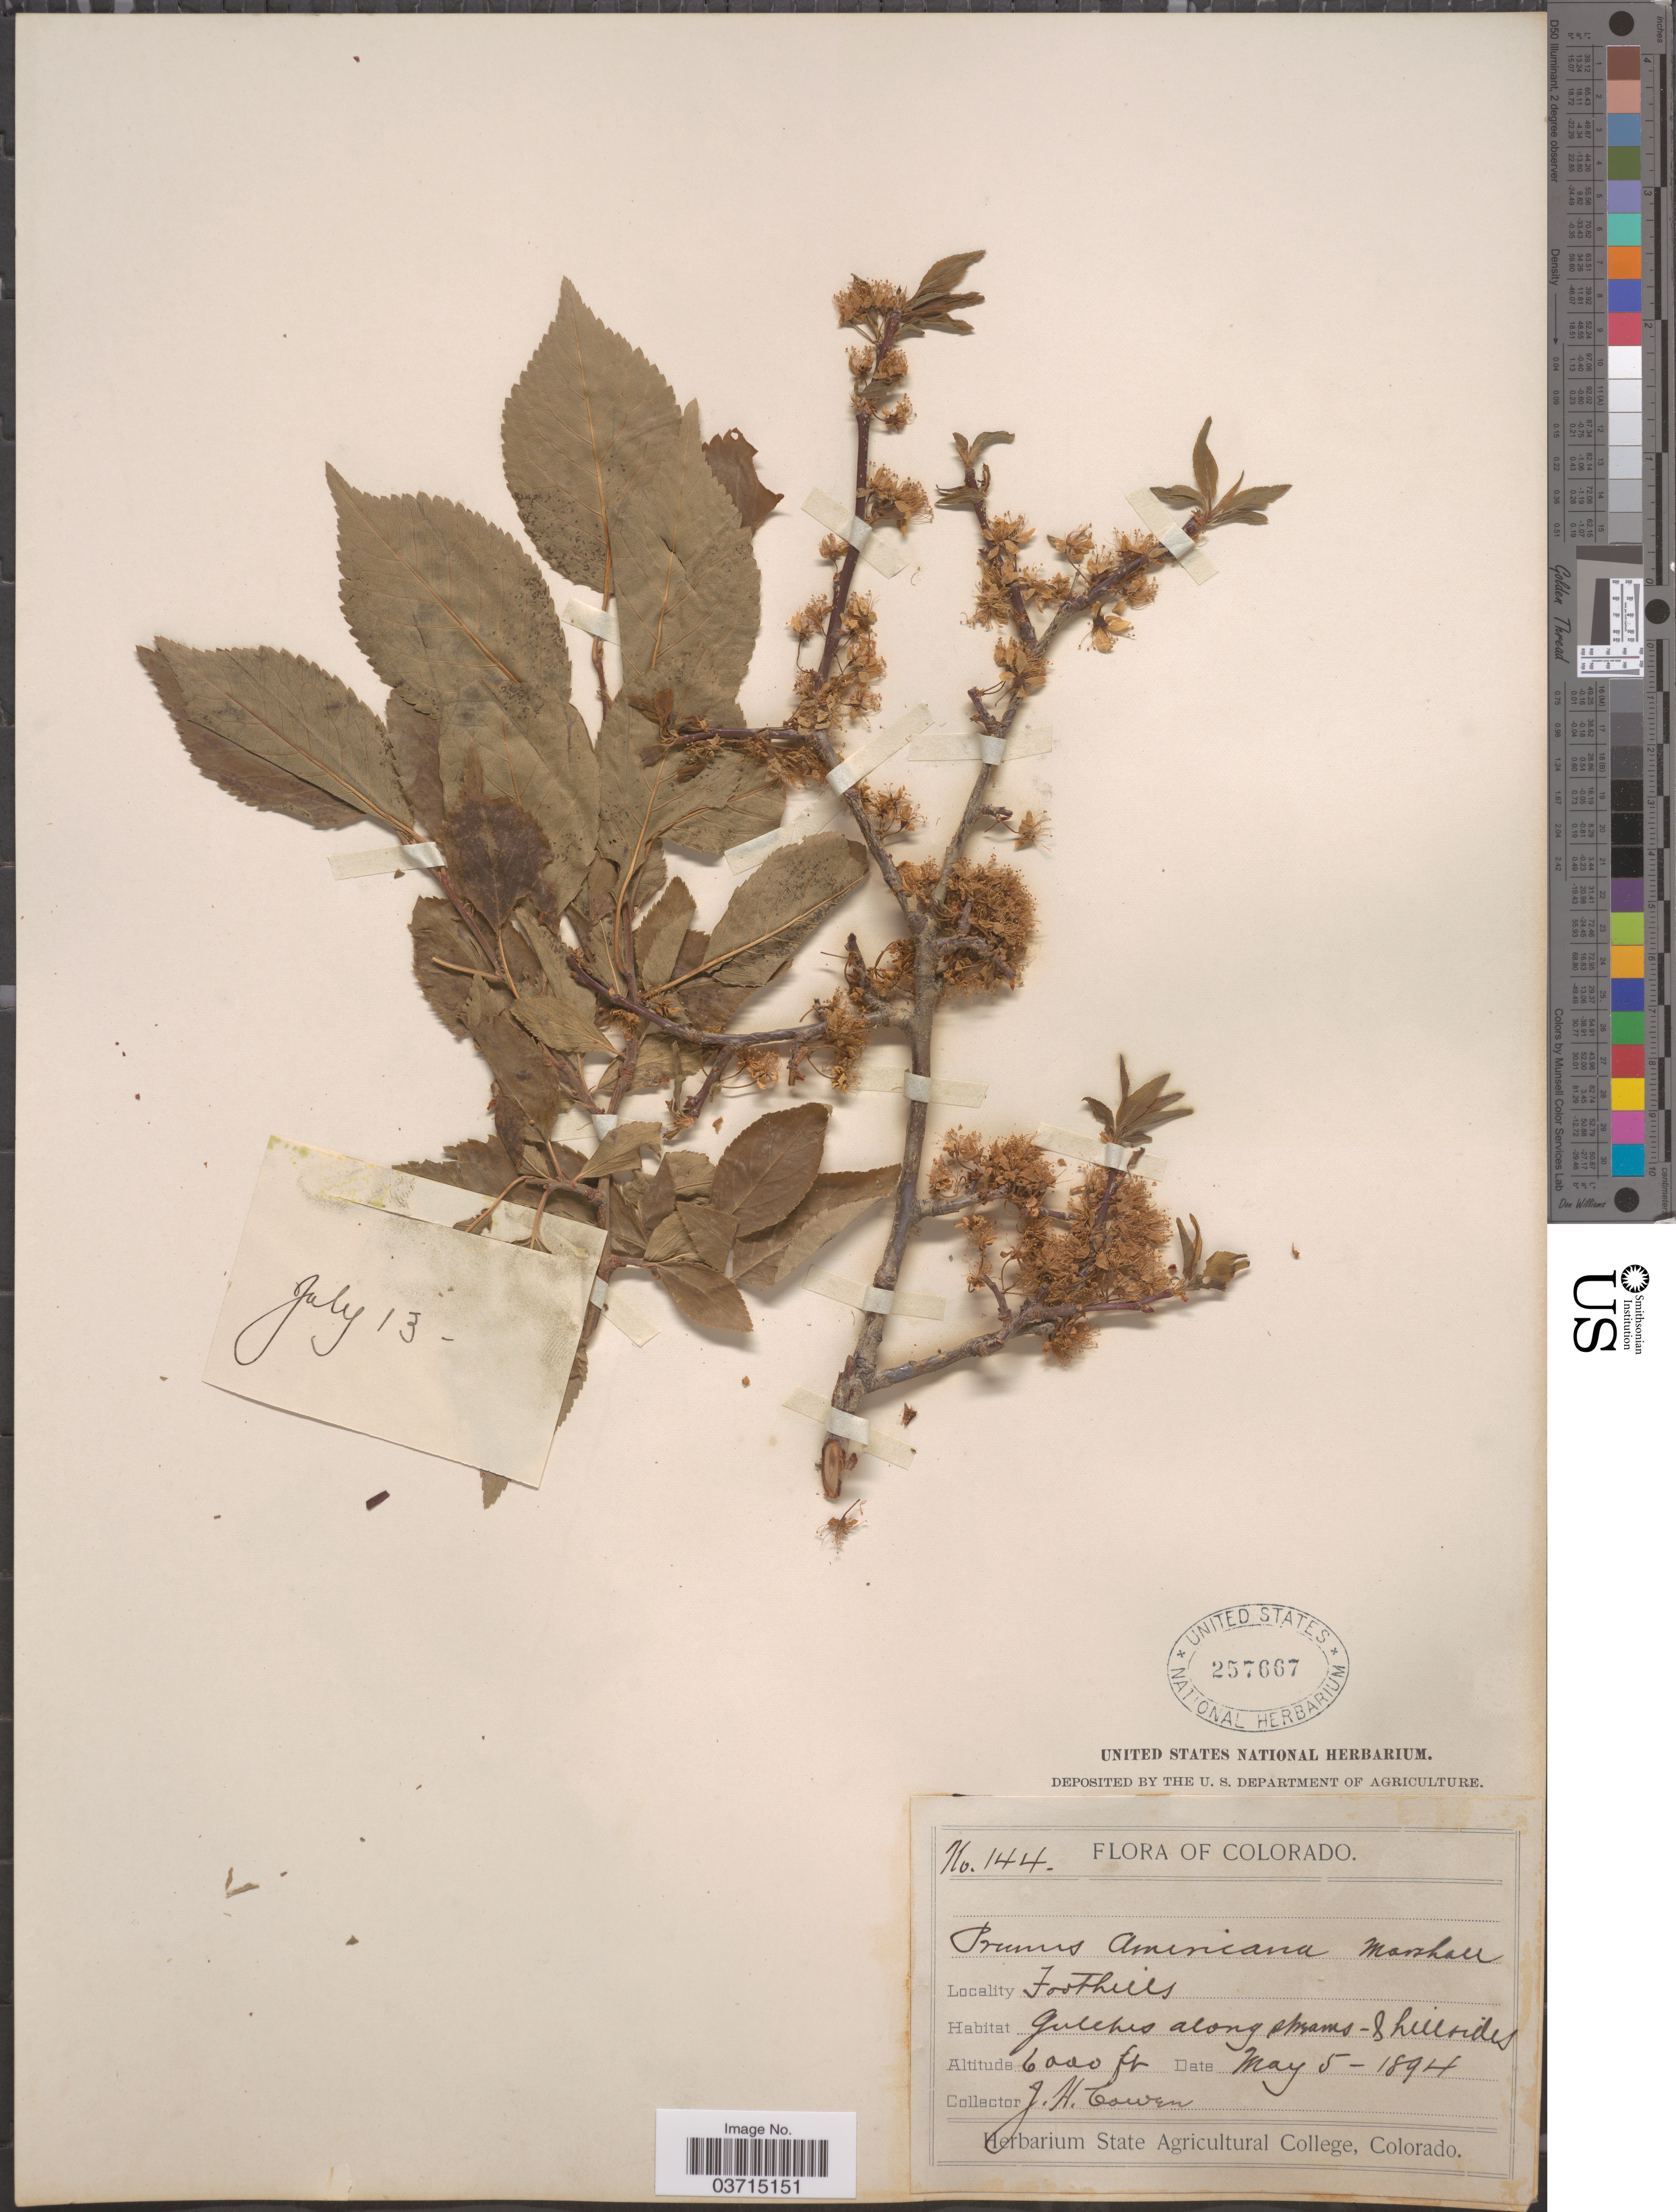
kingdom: Plantae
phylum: Tracheophyta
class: Magnoliopsida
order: Rosales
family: Rosaceae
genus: Prunus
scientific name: Prunus americana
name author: Marshall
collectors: J. H. Cowen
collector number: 144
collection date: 1894-05-05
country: United States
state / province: Colorado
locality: Foothills. Gulches along streams - S hillsides.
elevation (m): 1829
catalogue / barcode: US 257667